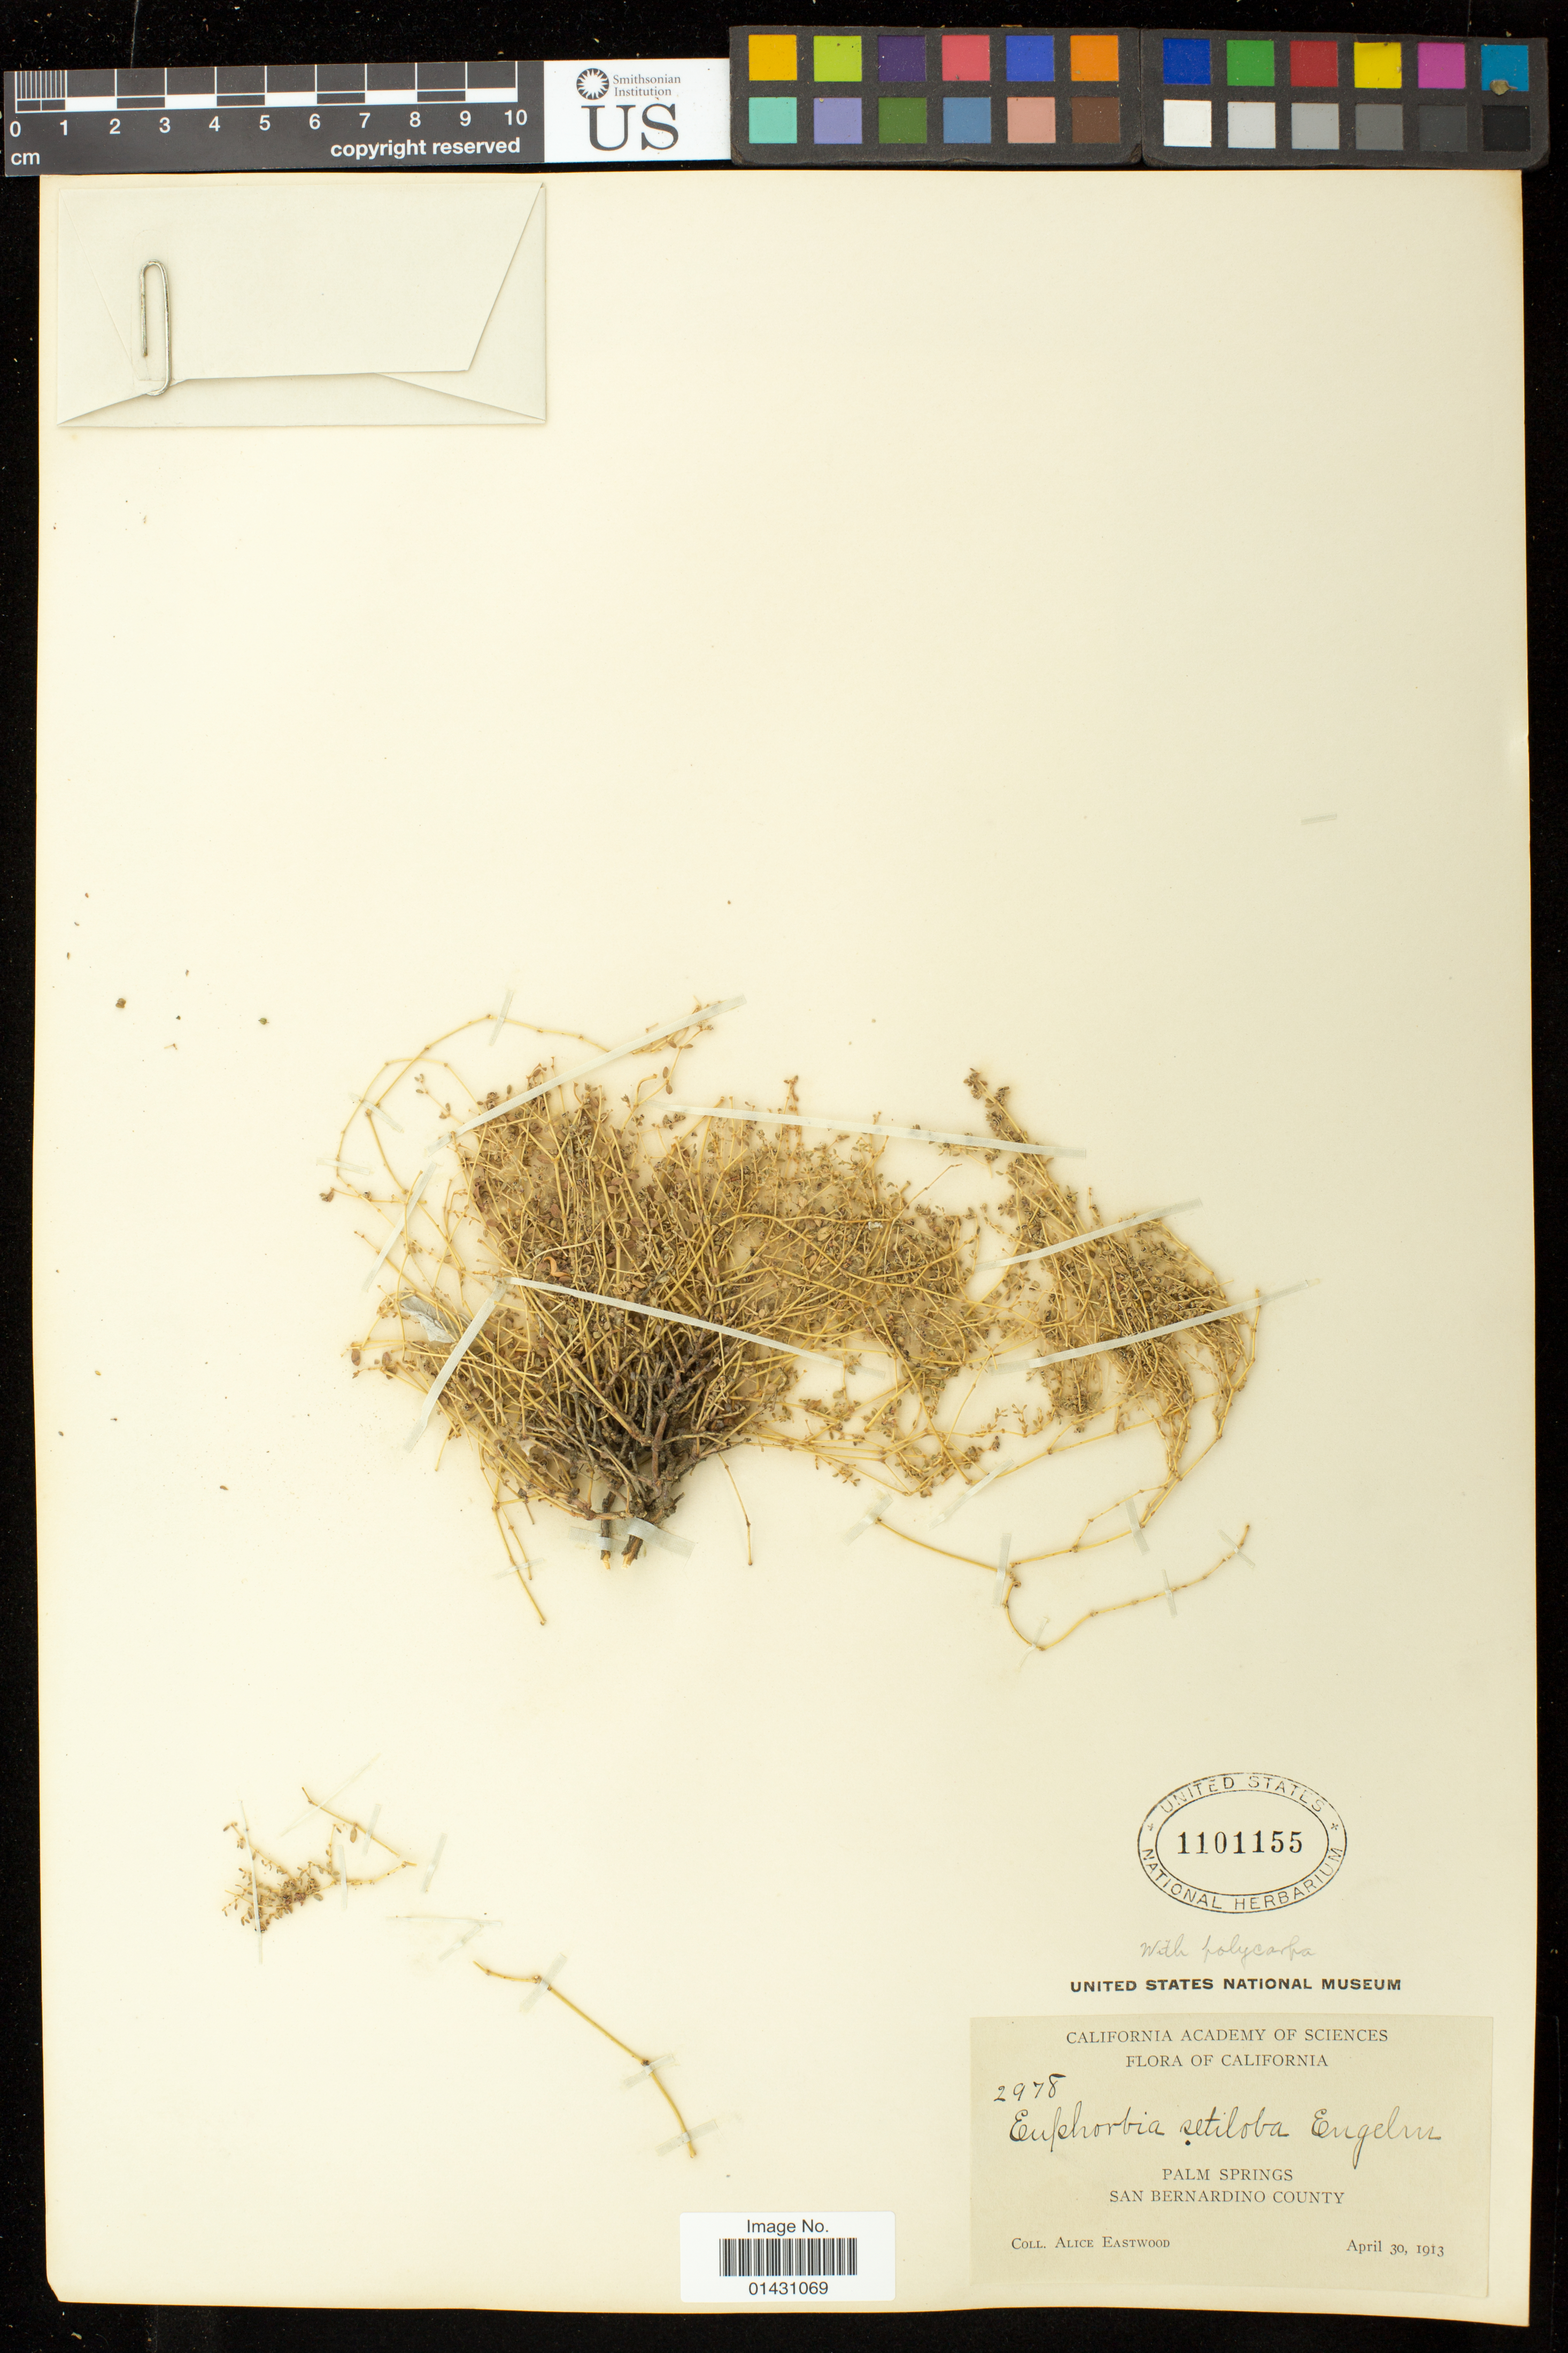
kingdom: Plantae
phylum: Tracheophyta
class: Magnoliopsida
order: Malpighiales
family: Euphorbiaceae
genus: Euphorbia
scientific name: Euphorbia polycarpa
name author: Benth.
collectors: A. Eastwood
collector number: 2978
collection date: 1913-04-30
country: United States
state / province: California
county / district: San Bernardino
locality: Palm Springs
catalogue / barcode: US 1101155